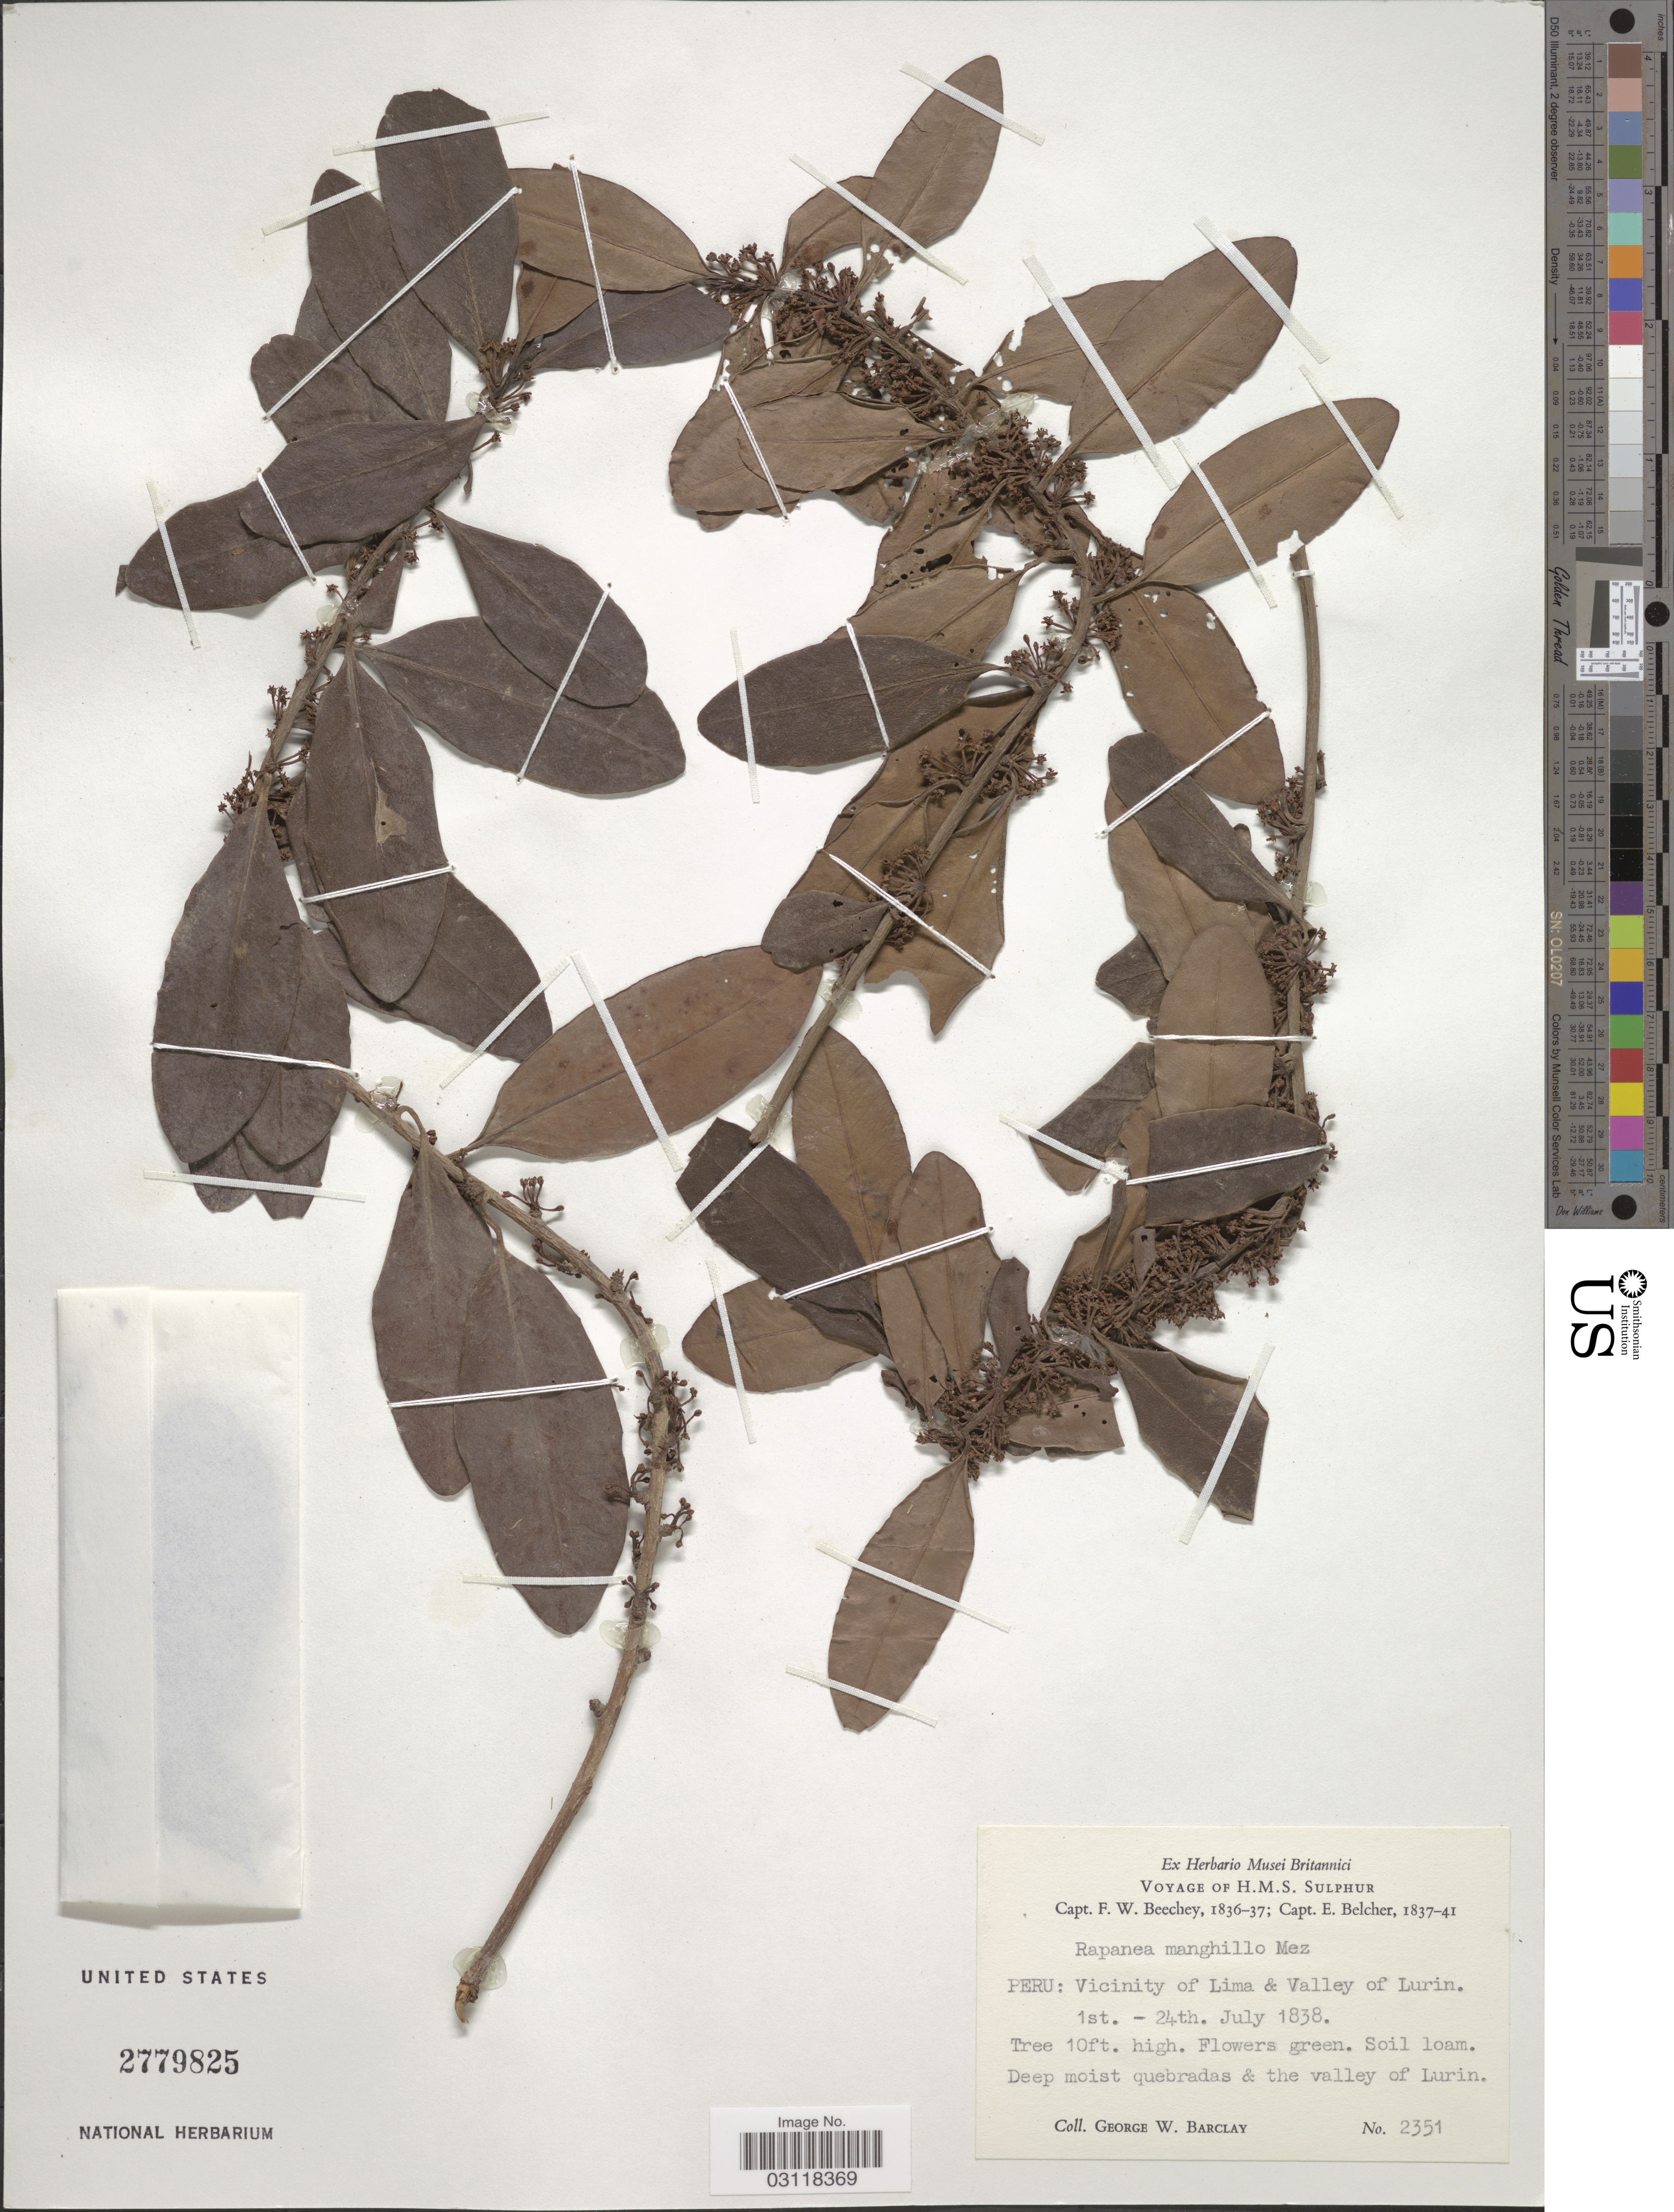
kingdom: Plantae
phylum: Tracheophyta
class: Magnoliopsida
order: Ericales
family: Primulaceae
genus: Rapanea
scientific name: Rapanea manglillo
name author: (Lam.) Mez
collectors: G. W. Barclay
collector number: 2351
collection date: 1838-07-01/1838-07-24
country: Peru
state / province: Lima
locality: Vicinity of Lima & Valley of Lurin. Deep moist quebradas & the valley of Lurin.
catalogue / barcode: US 2779825